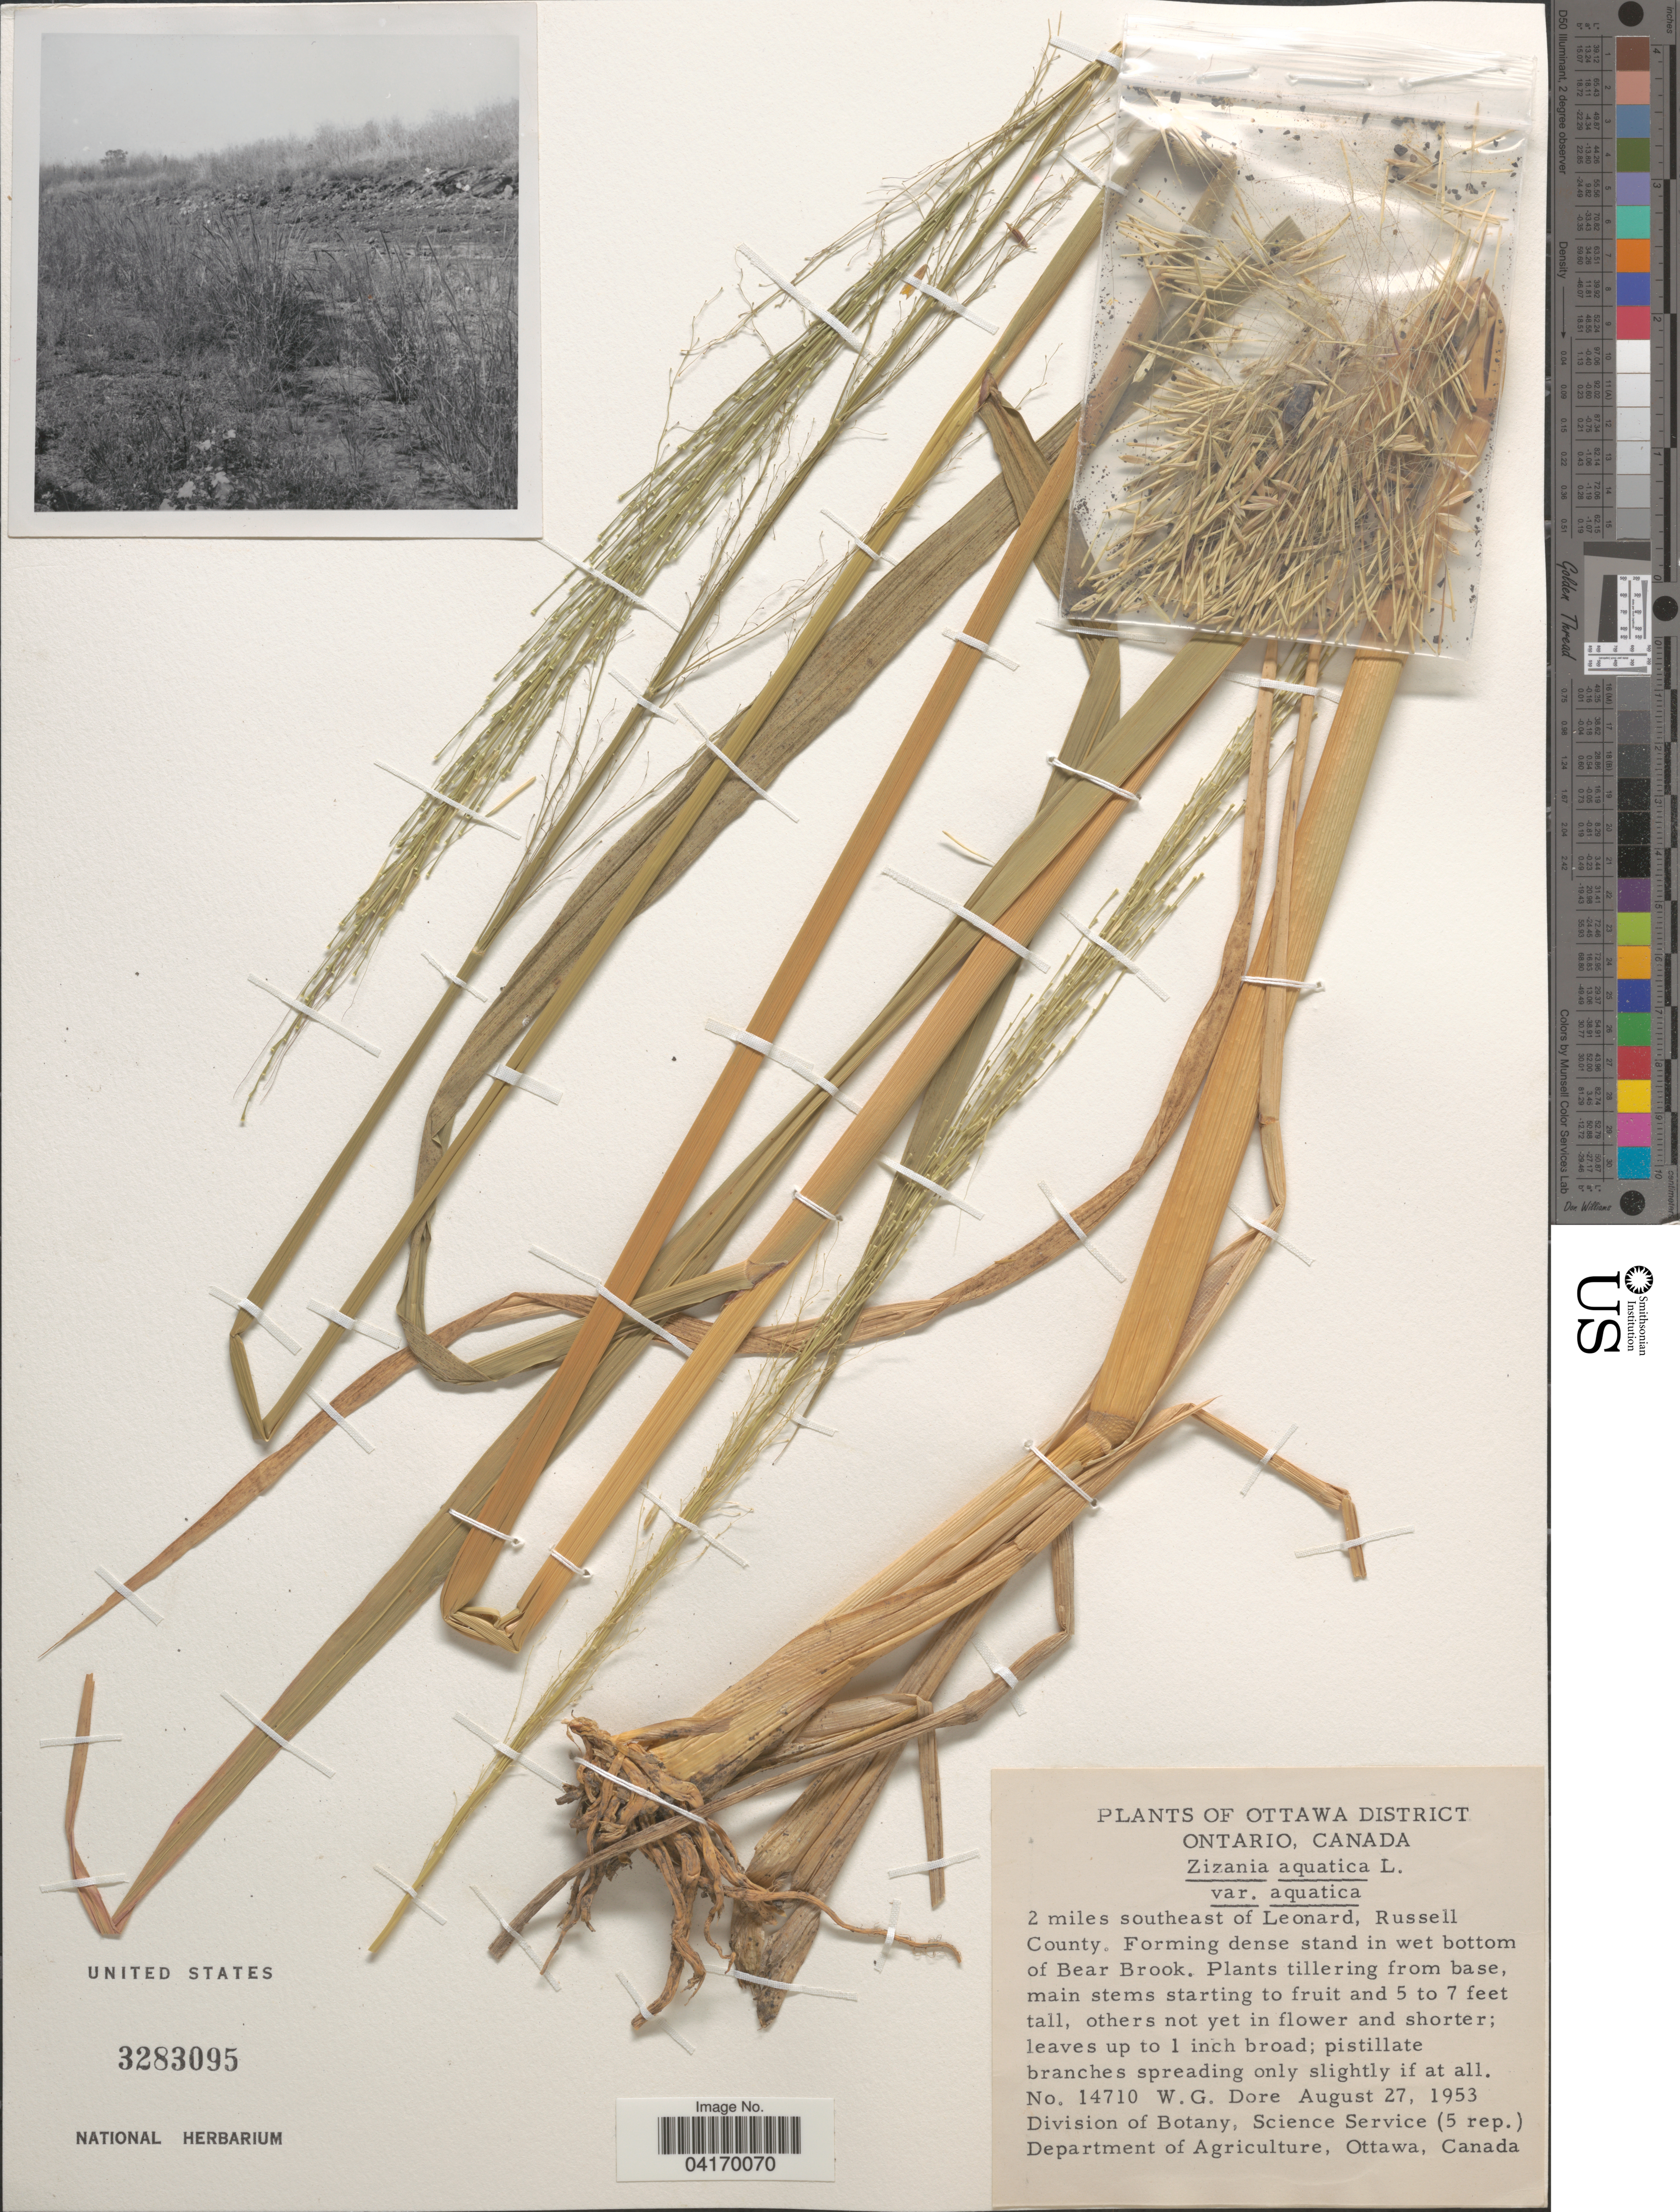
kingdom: Plantae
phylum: Tracheophyta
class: Liliopsida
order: Poales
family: Poaceae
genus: Zizania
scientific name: Zizania aquatica var. aquatica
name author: L.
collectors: W. Dore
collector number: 14710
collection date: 1953-08-27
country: Canada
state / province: Ontario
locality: Ottawa District. 2 miles southeast of Leonard, Russell County. Forming dense stand in wet bottom of Bear Brook.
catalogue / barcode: US 3283095